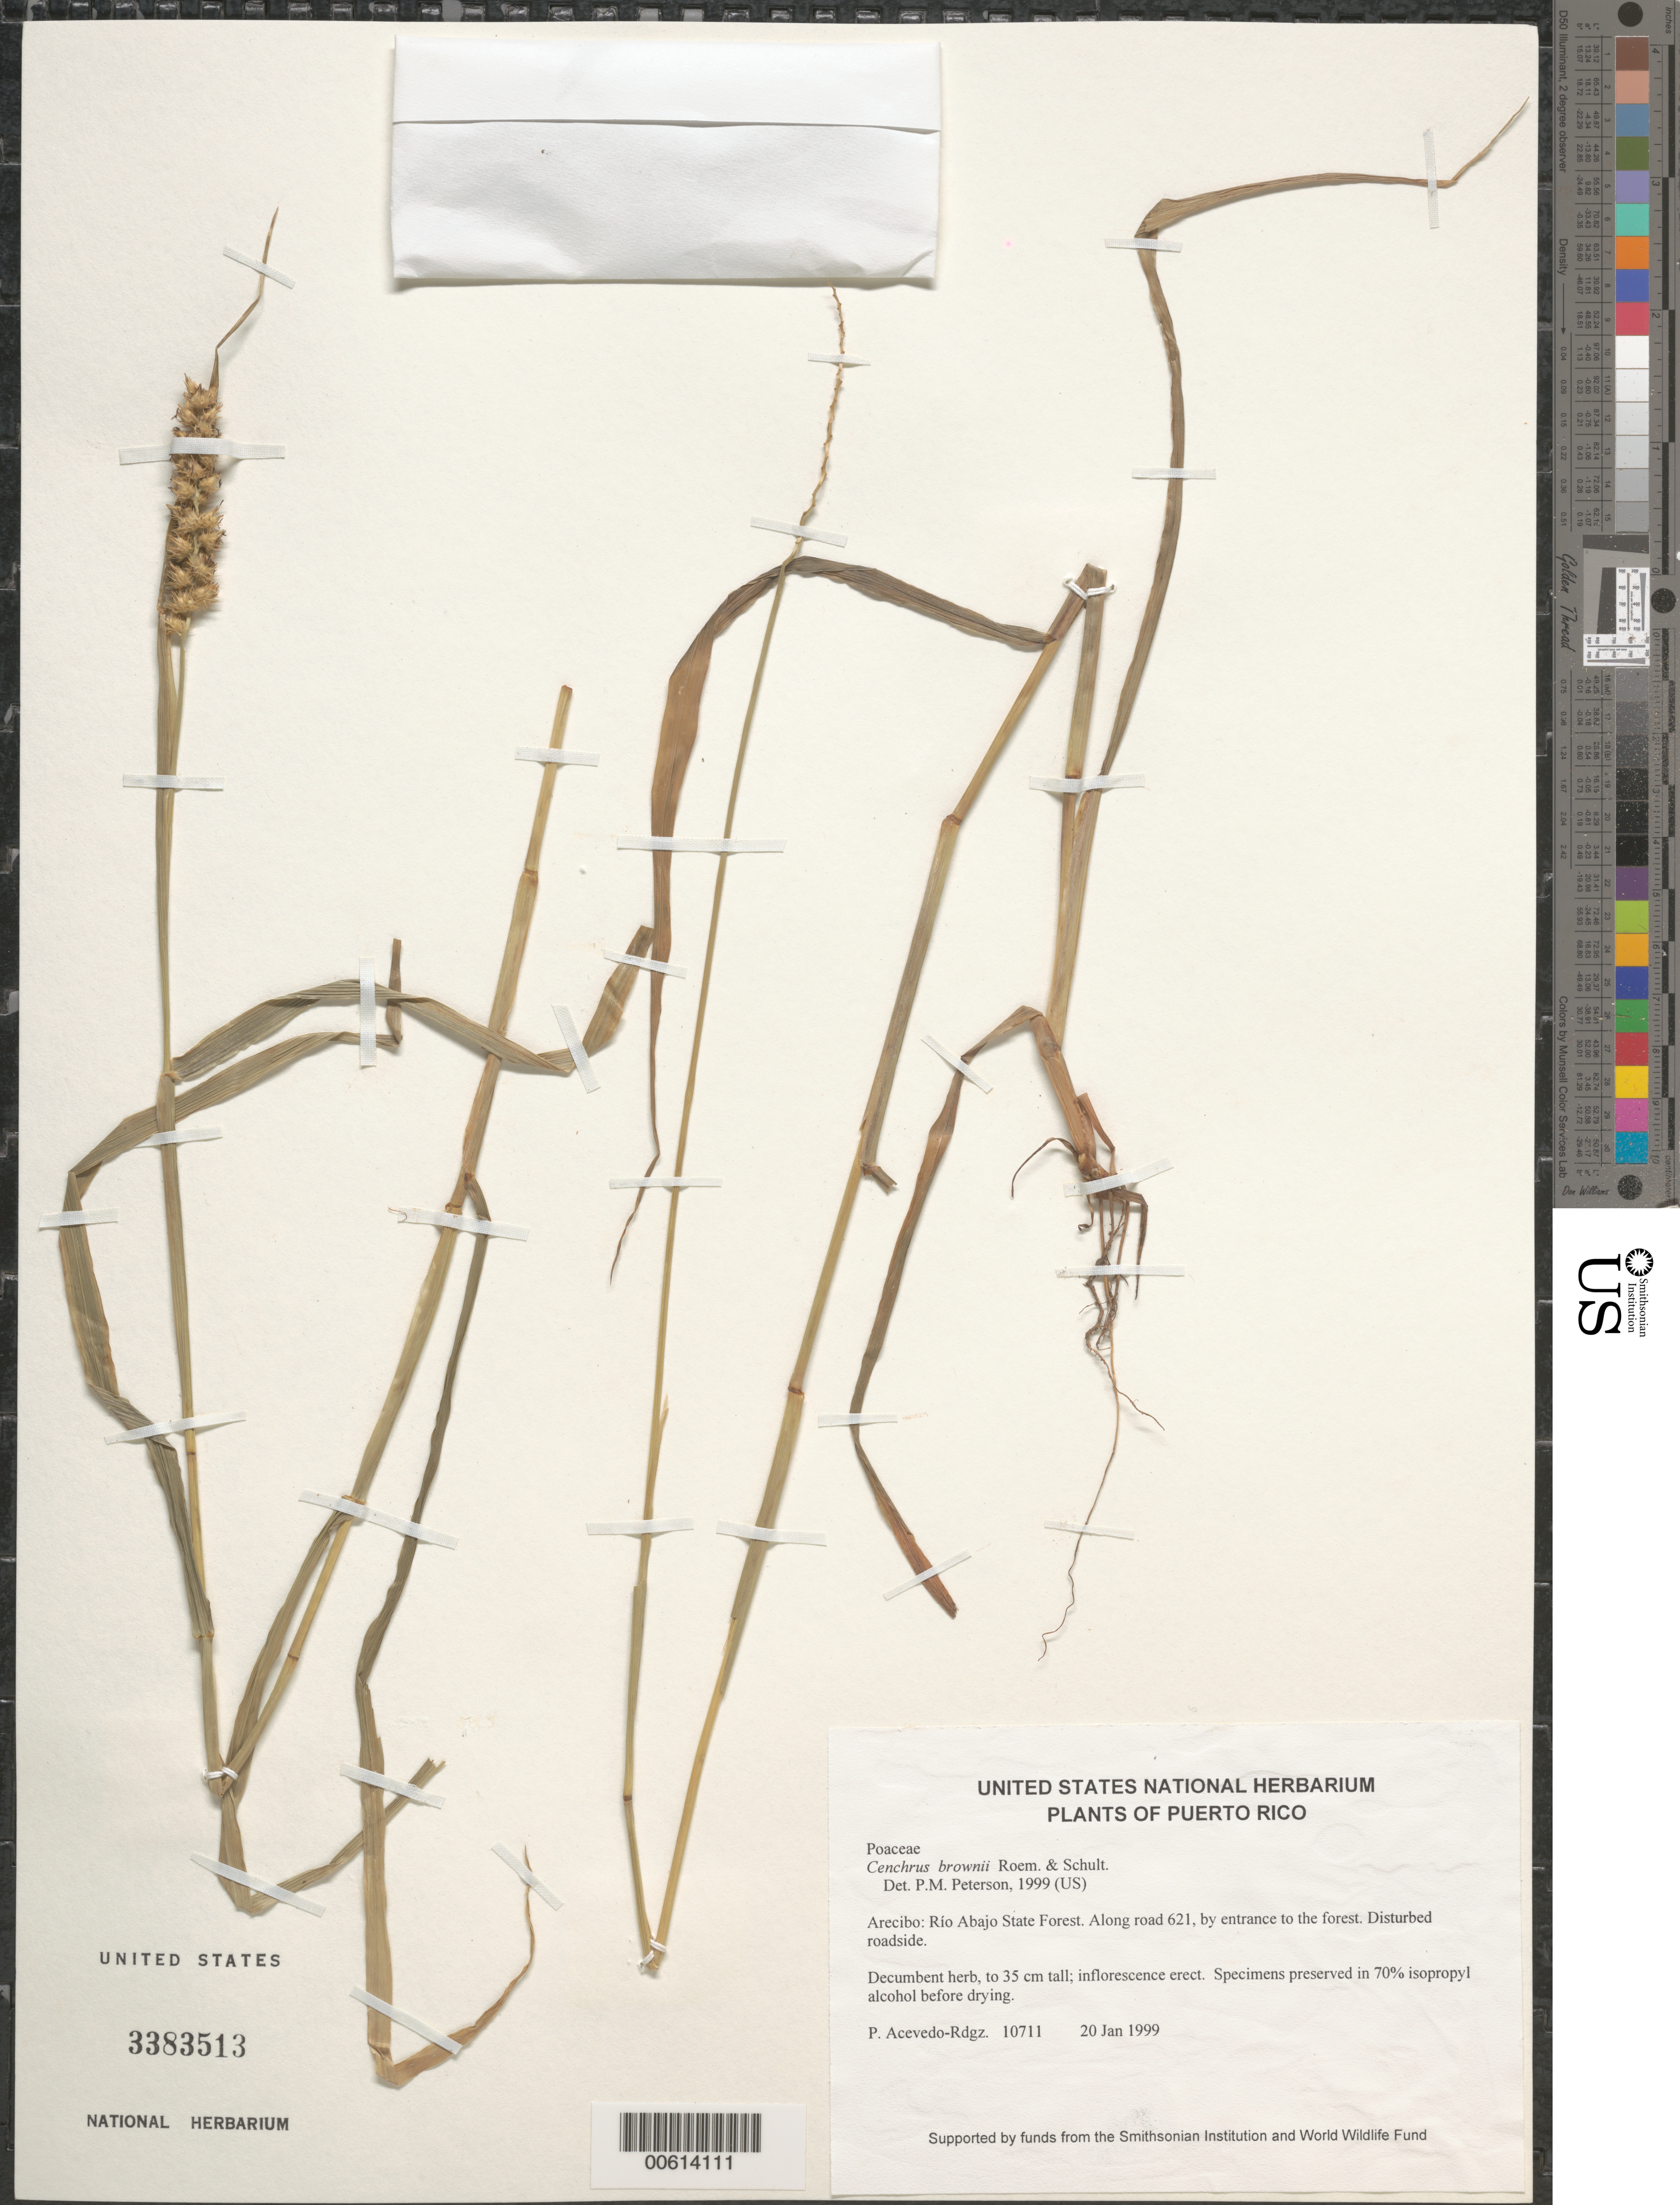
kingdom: Plantae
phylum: Tracheophyta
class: Liliopsida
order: Poales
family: Poaceae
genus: Cenchrus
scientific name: Cenchrus brownii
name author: Roem. & Schult.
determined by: Peterson, Paul M., (BOT), Smithsonian Institution - National Museum of Natural History (UNITED STATES)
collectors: P. Acevedo-Rodr.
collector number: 10711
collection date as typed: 20 Jan 1999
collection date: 1999-01-20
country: Puerto Rico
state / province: Arecibo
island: Puerto Rico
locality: Arecibo; Río Abajo State Forest. Along road 621, by entrance to the forest.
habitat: Disturbed roadside.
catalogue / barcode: US 3383513